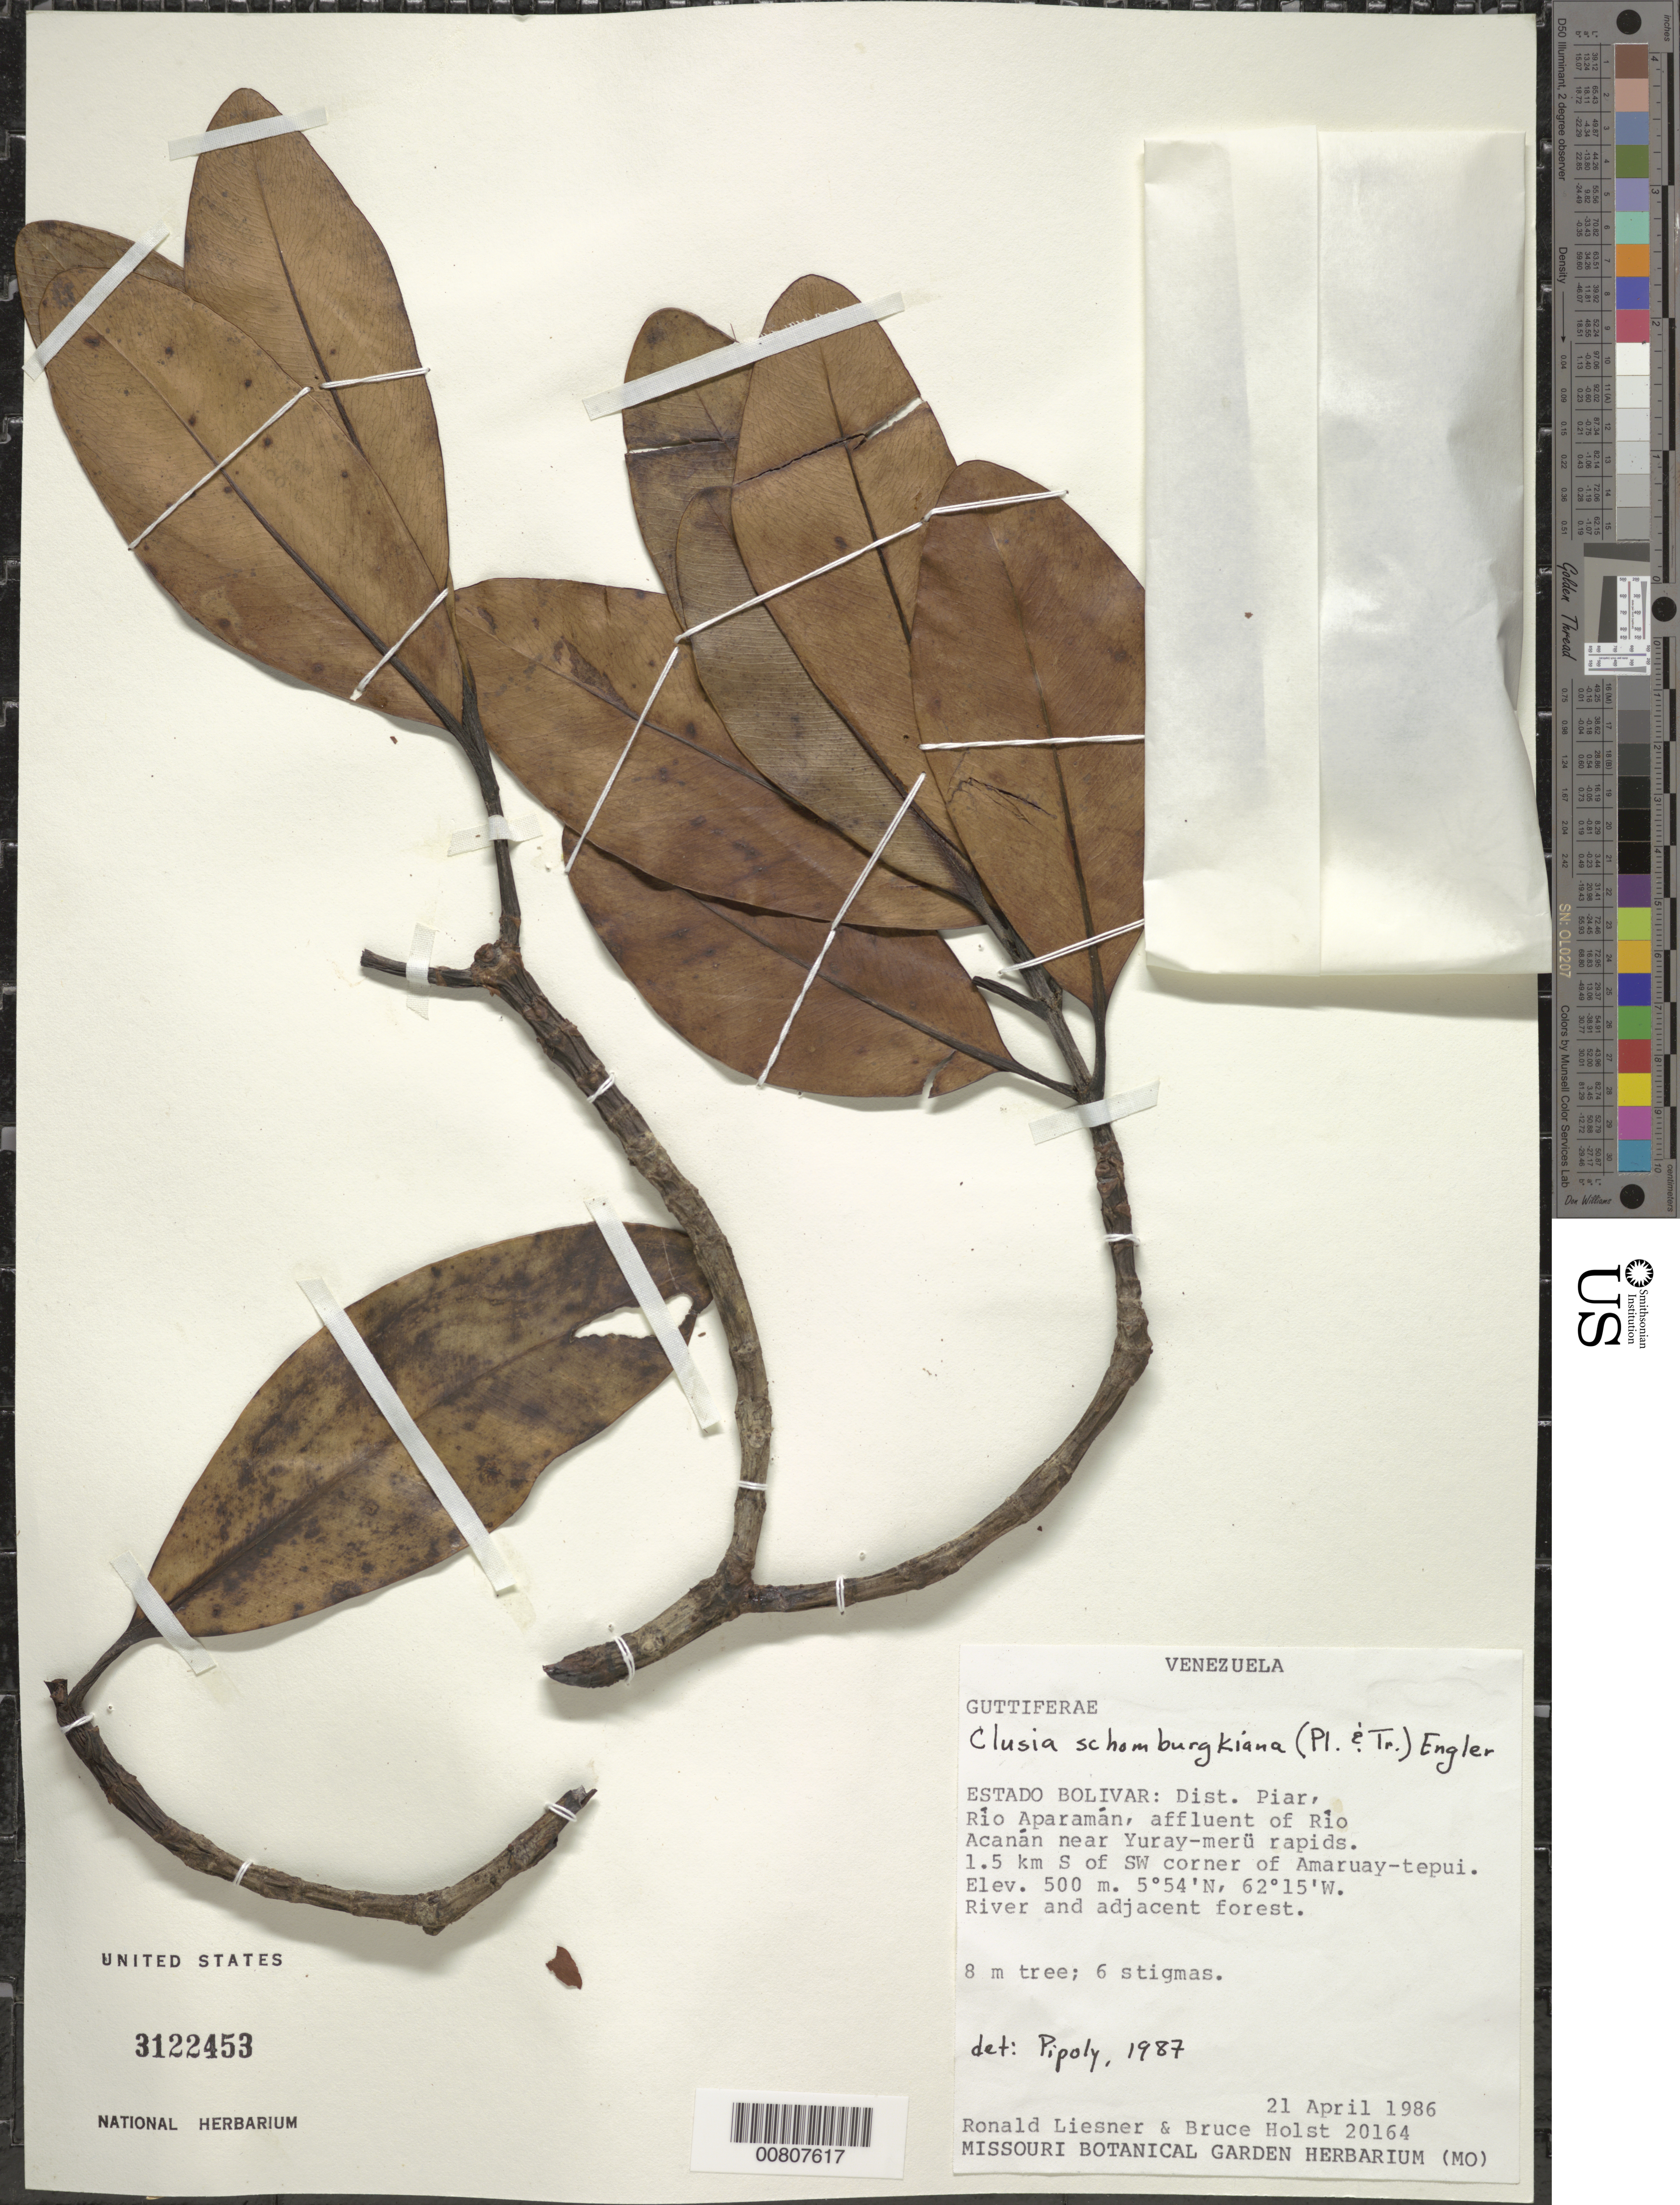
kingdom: Plantae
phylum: Tracheophyta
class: Magnoliopsida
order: Malpighiales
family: Clusiaceae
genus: Clusia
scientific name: Clusia schomburgkiana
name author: (Planch. & Triana) Benth. ex Engl.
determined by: Pipoly, J. J., III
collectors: R. L. Liesner & B. Holst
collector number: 20164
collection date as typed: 21-Apr-86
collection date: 1986-04-21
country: Venezuela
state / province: Bolívar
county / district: Piar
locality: Río Aparamán, affluent of Río Acanan, near Yuray-meru rapids, 1.5 km S of Amaruay-tepuí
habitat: River and adjacent forest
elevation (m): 500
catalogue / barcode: US 3122453